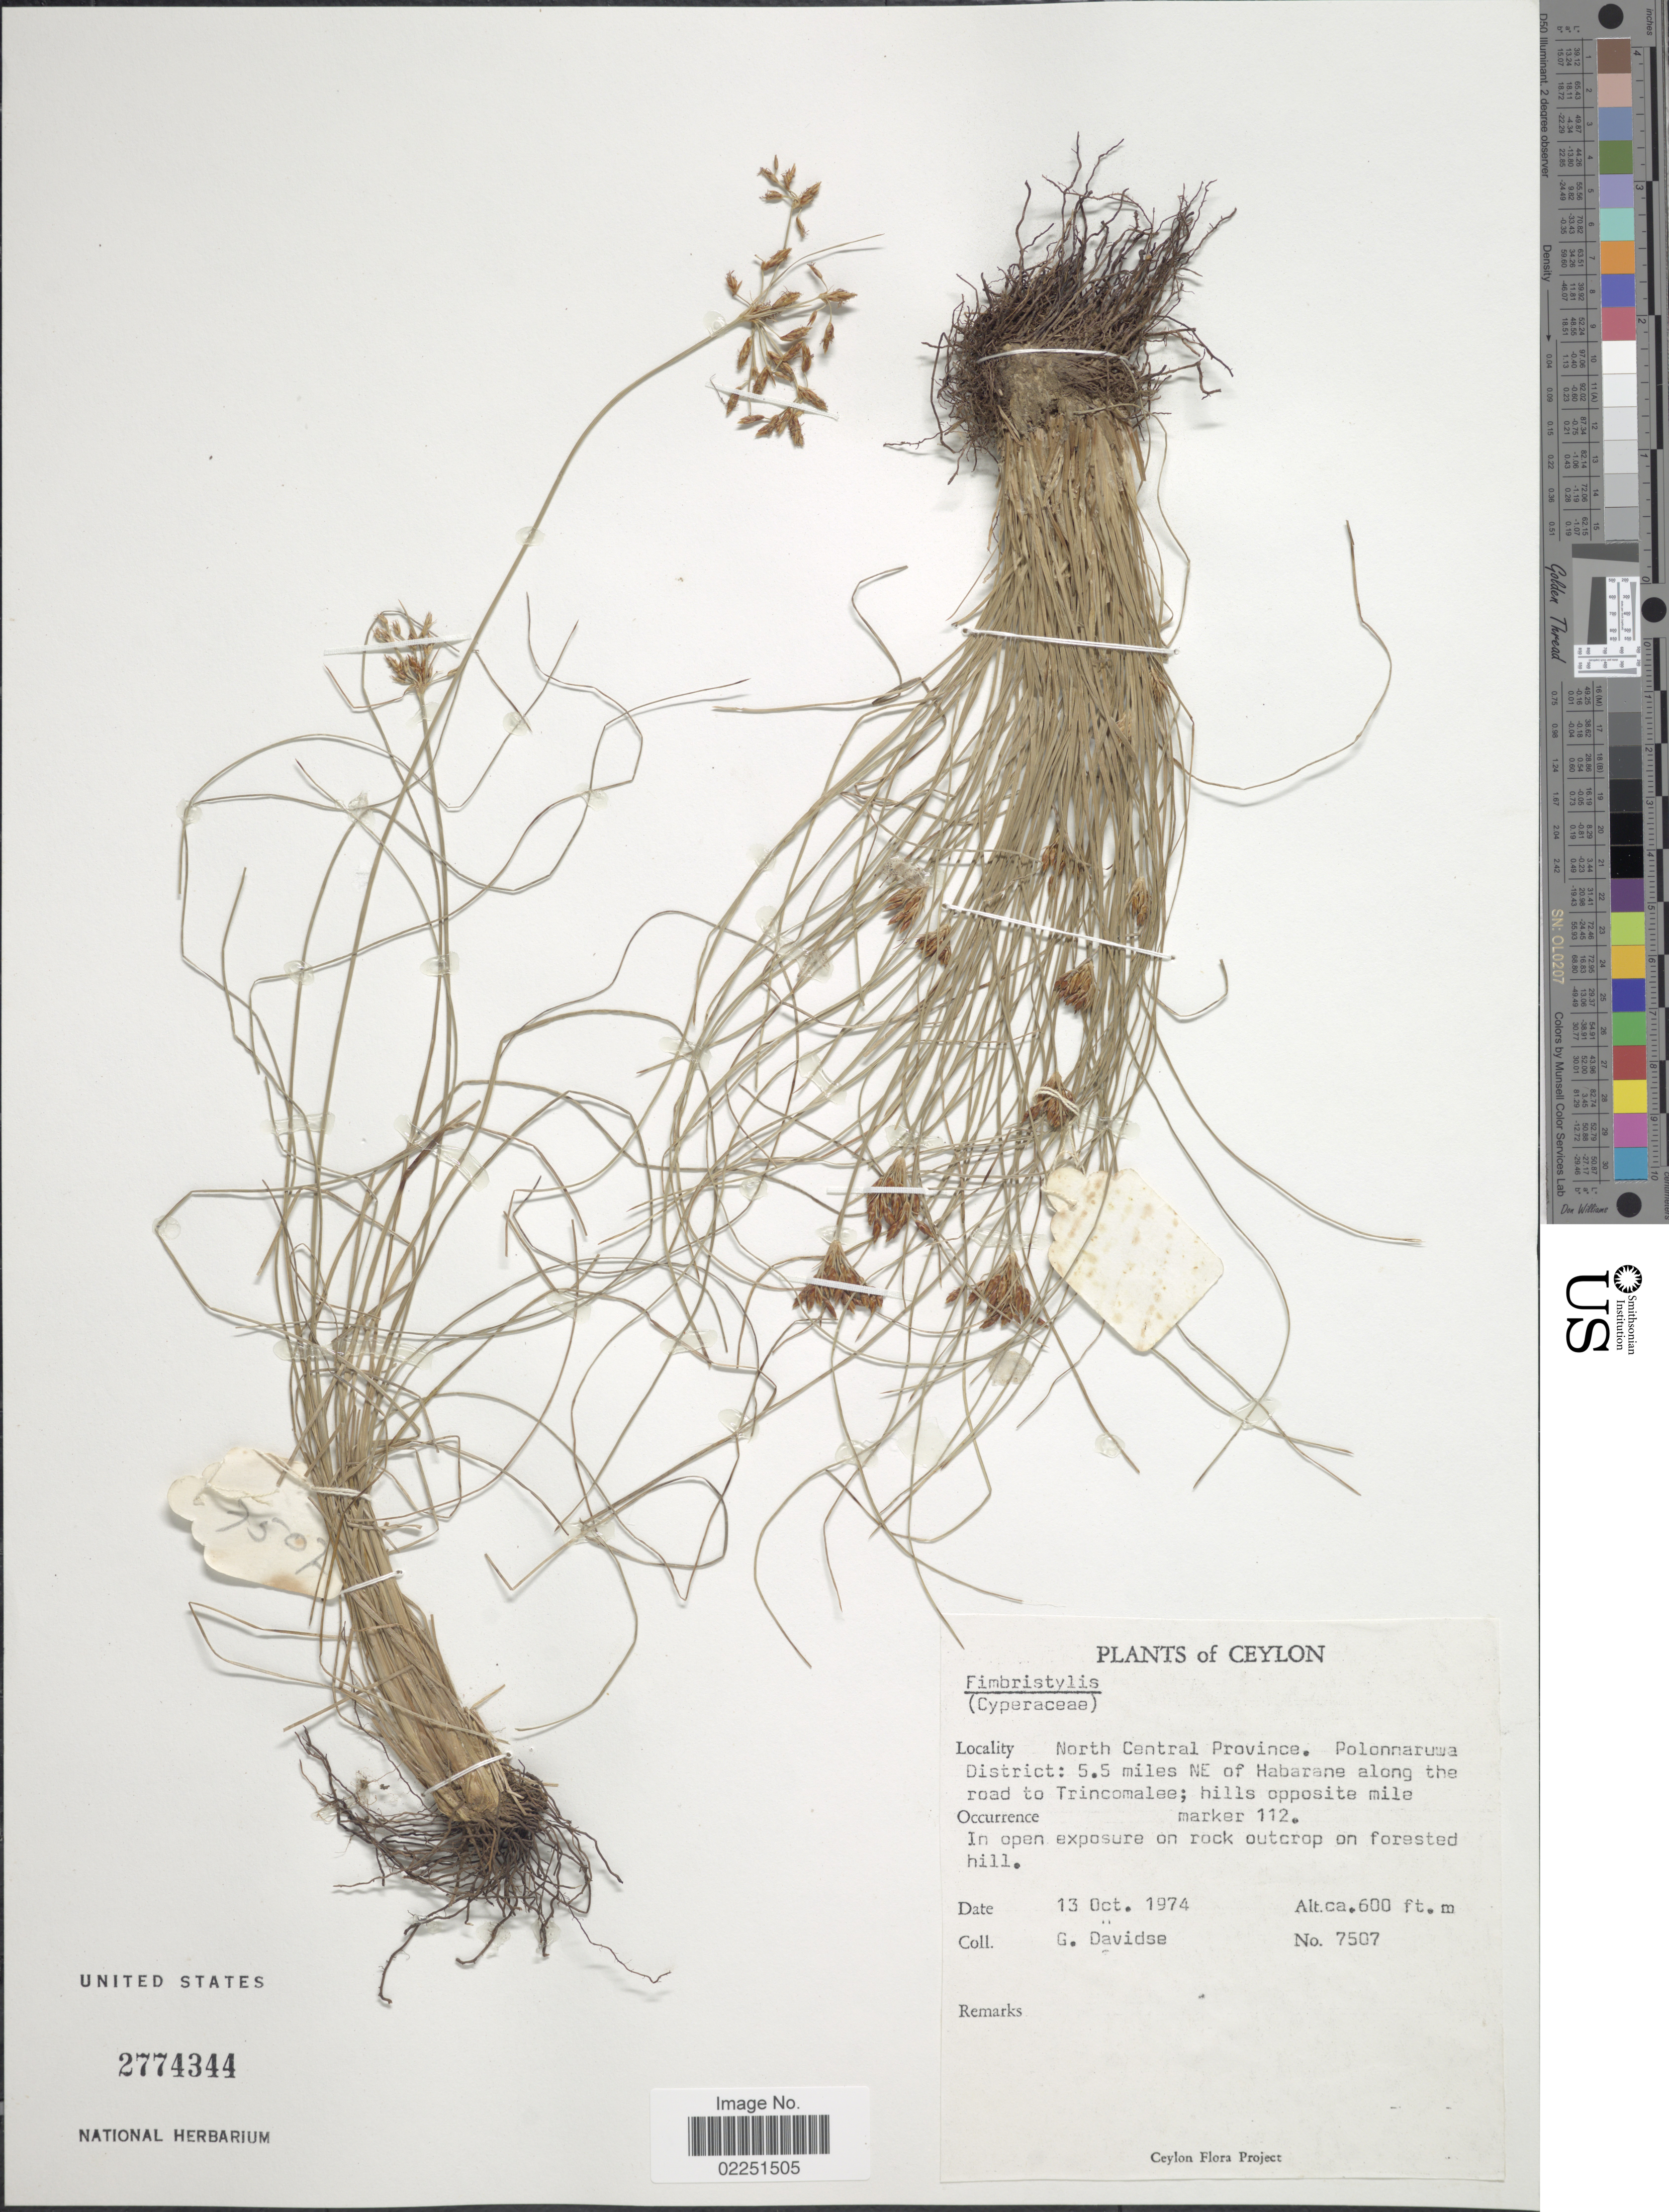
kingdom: Plantae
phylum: Tracheophyta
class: Liliopsida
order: Poales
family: Cyperaceae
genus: Fimbristylis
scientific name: Fimbristylis sp.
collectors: G. Davidse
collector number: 7507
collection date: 1974-10-13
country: Sri Lanka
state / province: North Central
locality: Ceylon. North Central Province, Polonnaruwa District: 5.5 miles NE of Habarane along the road to Trincomaleel hills opposite mile marker 112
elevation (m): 183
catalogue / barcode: US 2774344